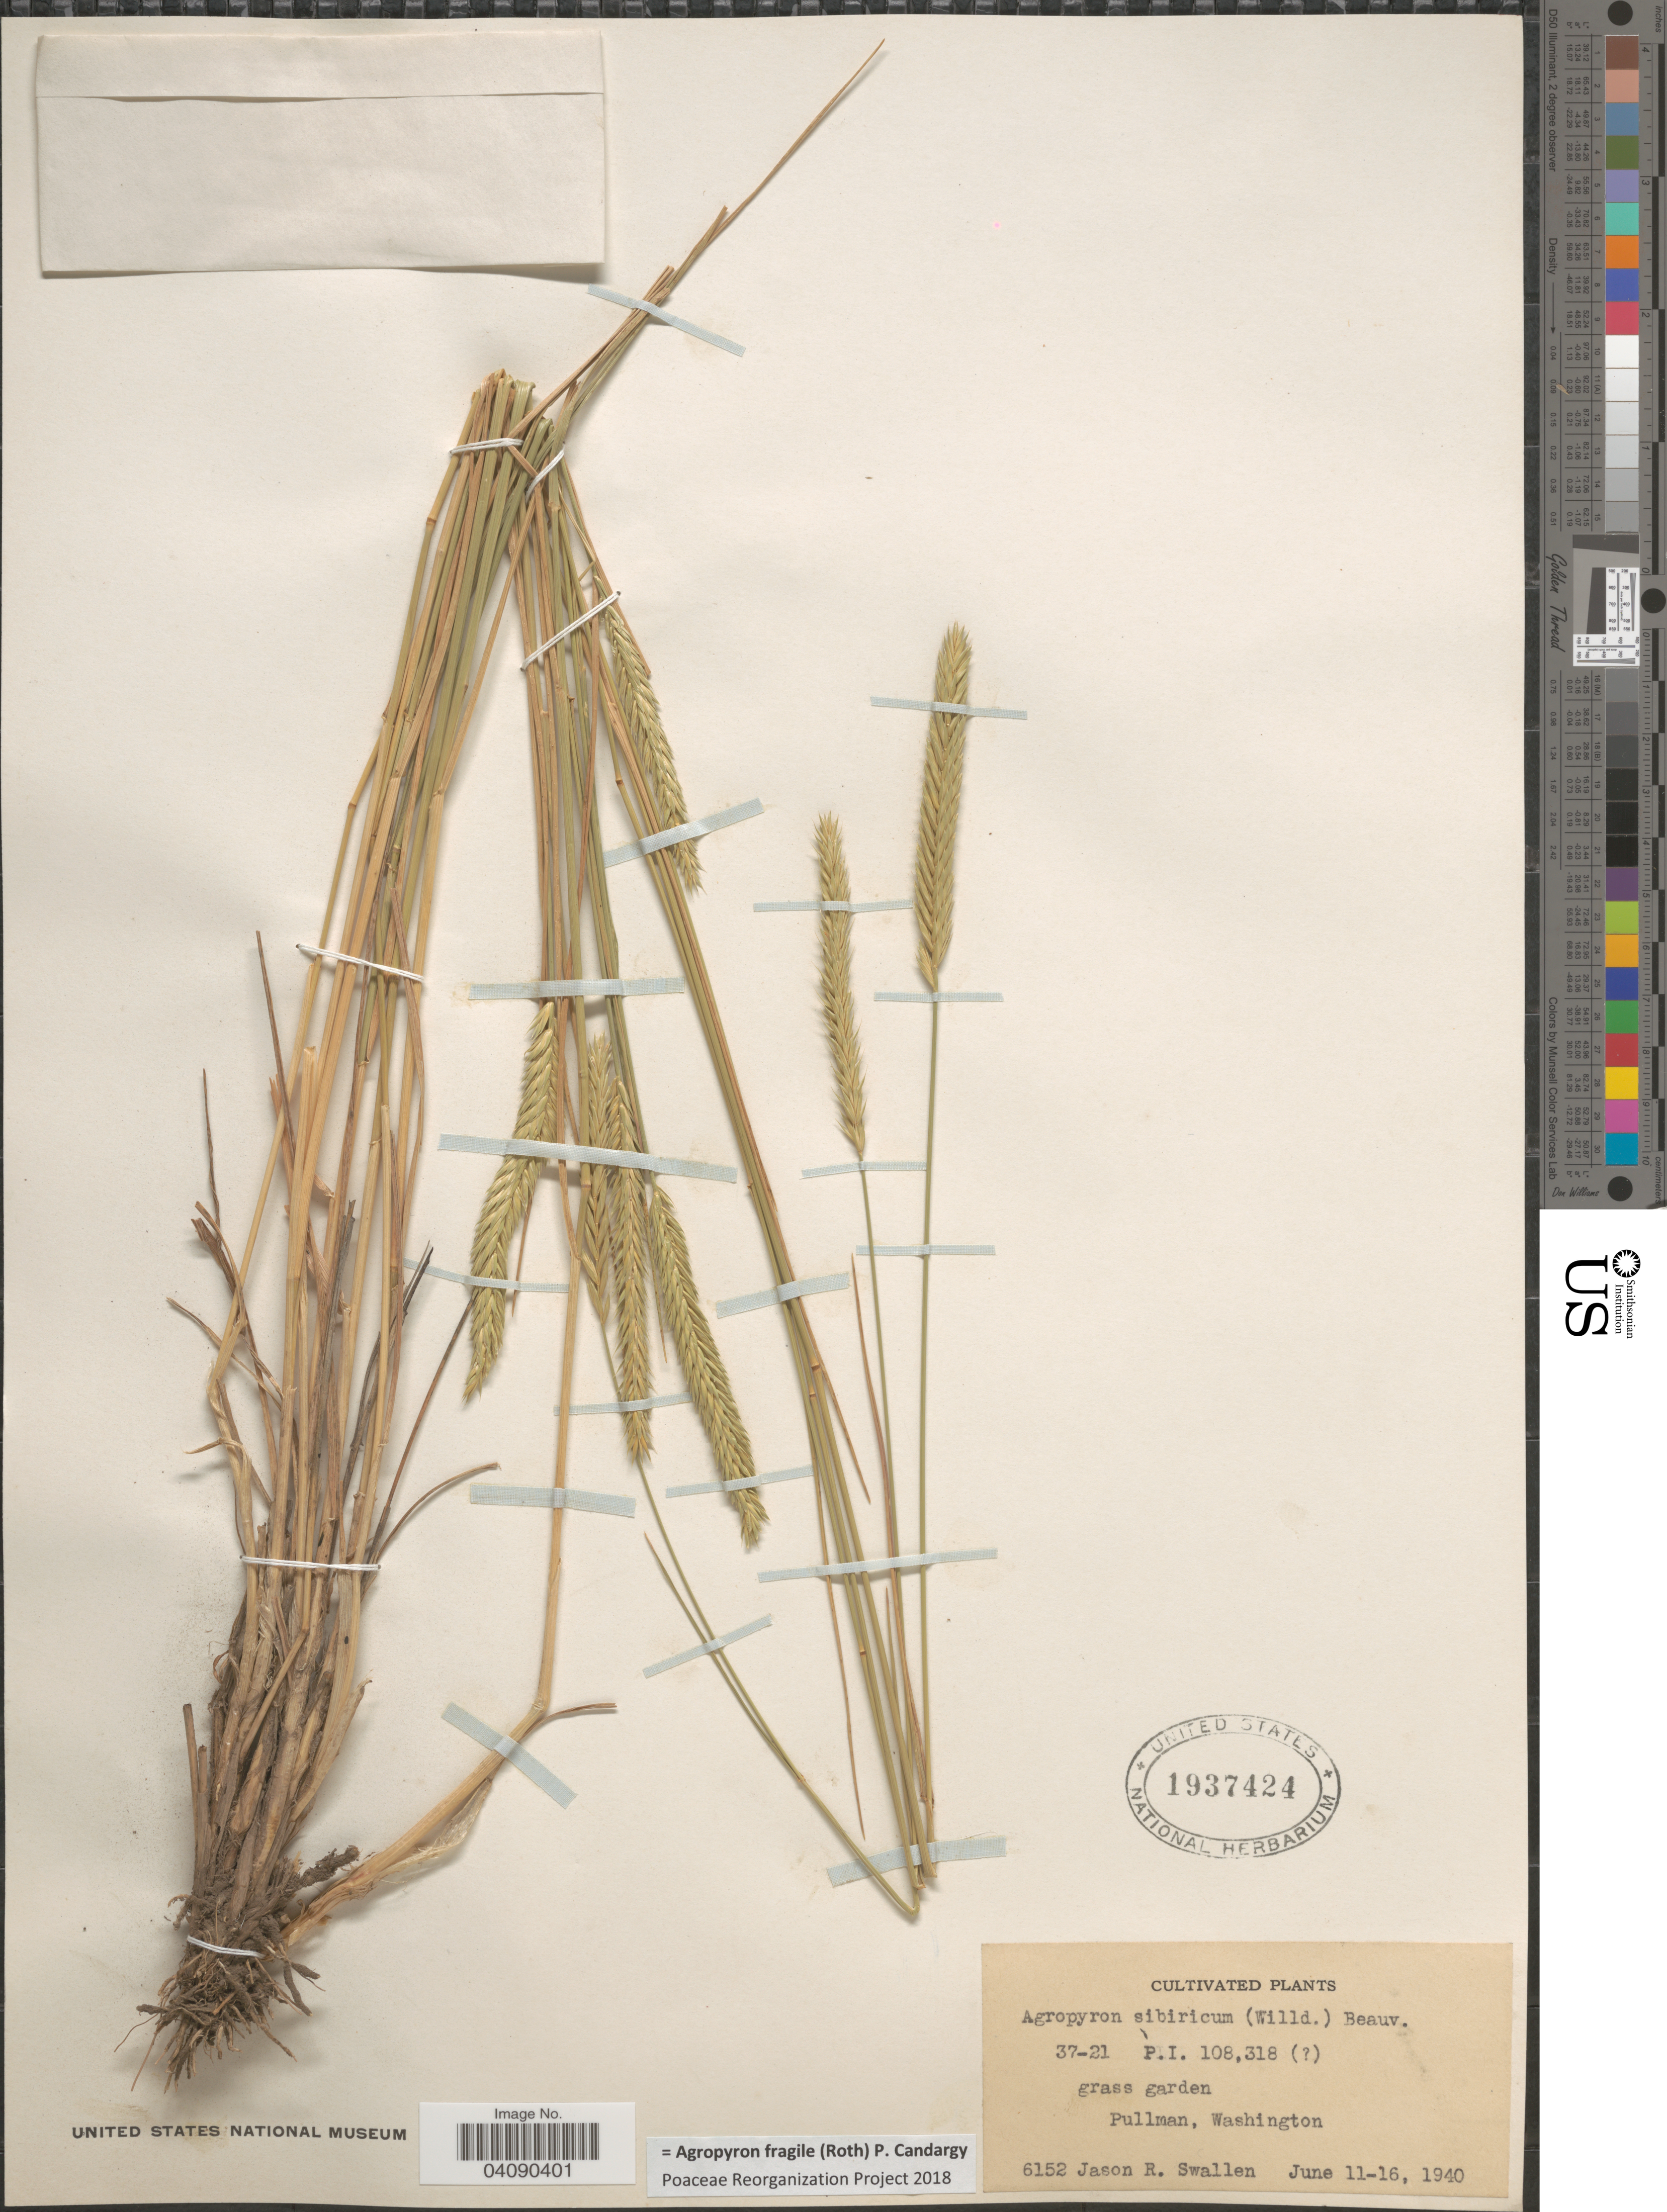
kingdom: Plantae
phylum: Tracheophyta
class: Liliopsida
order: Poales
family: Poaceae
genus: Agropyron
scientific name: Agropyron fragile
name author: (Roth) Candargy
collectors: J. R. Swallen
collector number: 6152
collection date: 1940-06-11/1940-06-16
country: United States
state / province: Washington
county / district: Whitman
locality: Grass garden. Pullman.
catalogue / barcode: US 1937424